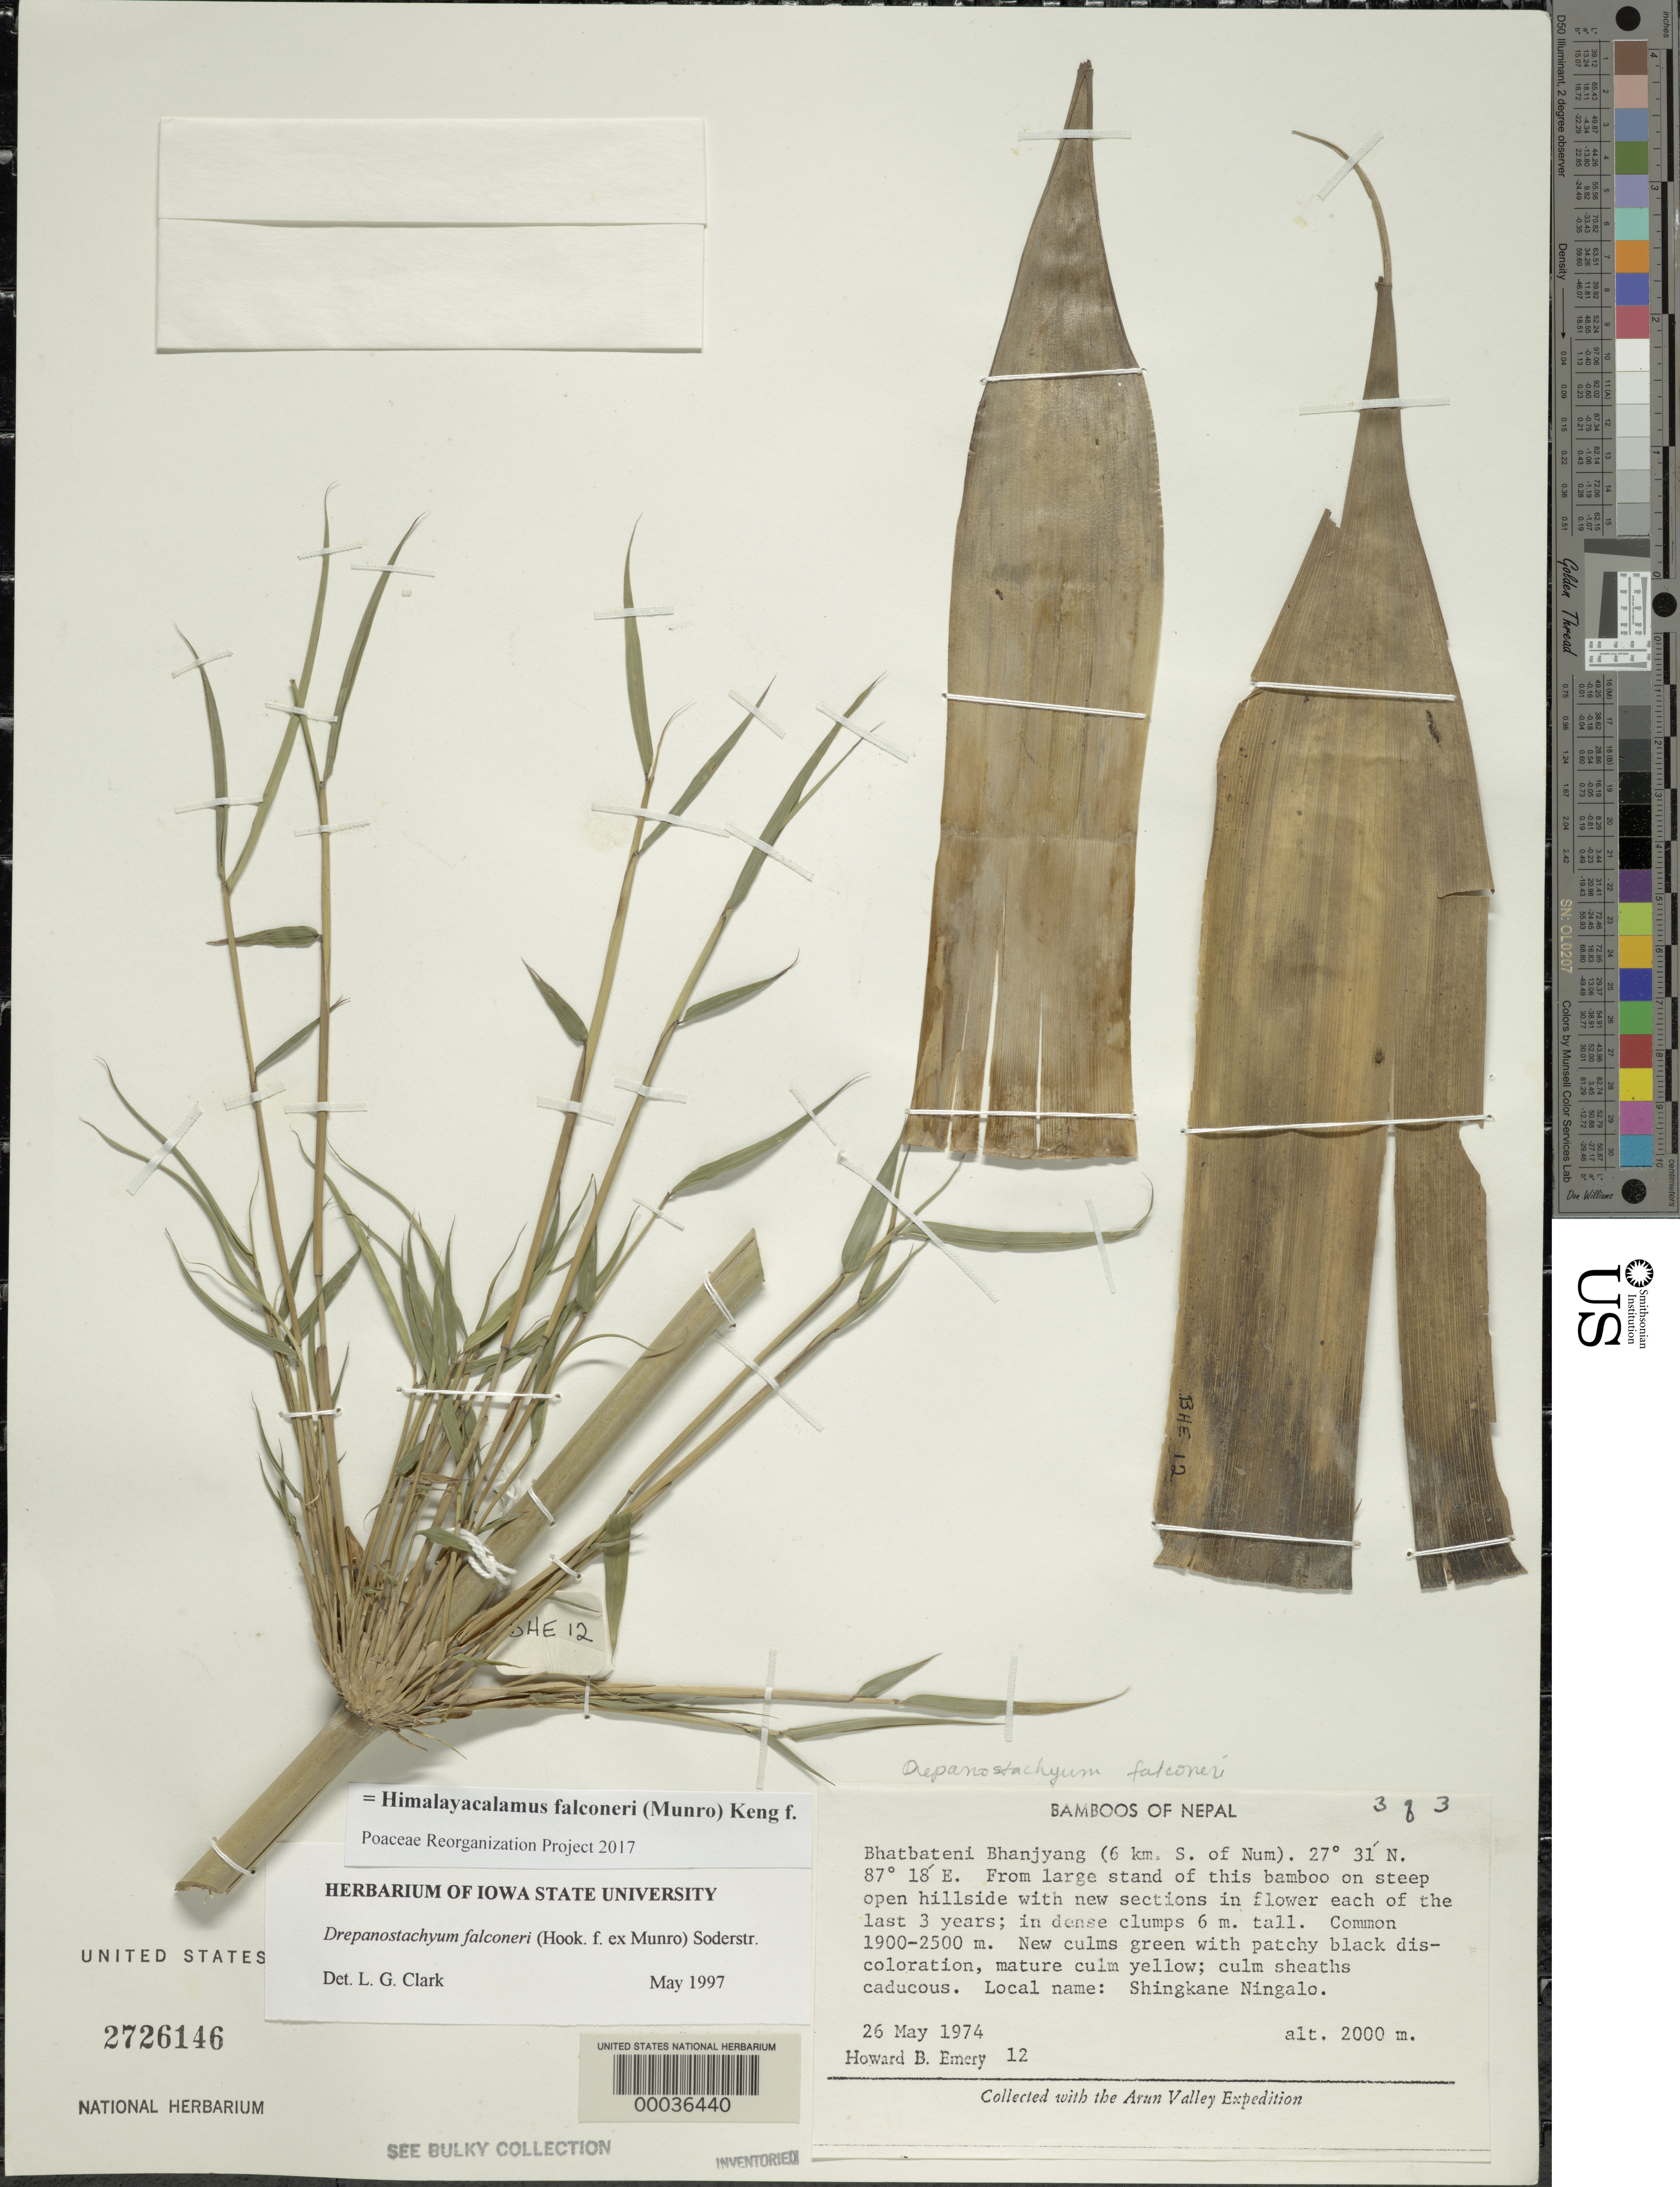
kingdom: Plantae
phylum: Tracheophyta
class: Liliopsida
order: Poales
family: Poaceae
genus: Himalayacalamus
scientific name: Himalayacalamus falconeri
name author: (Munro) Keng f.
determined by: Poaceae Reorganization Project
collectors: H. B. Emery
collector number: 12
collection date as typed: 26 May 1974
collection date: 1974-05-26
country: Nepal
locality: Bhatbateni bhanjyang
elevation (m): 2000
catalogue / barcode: US 2726146